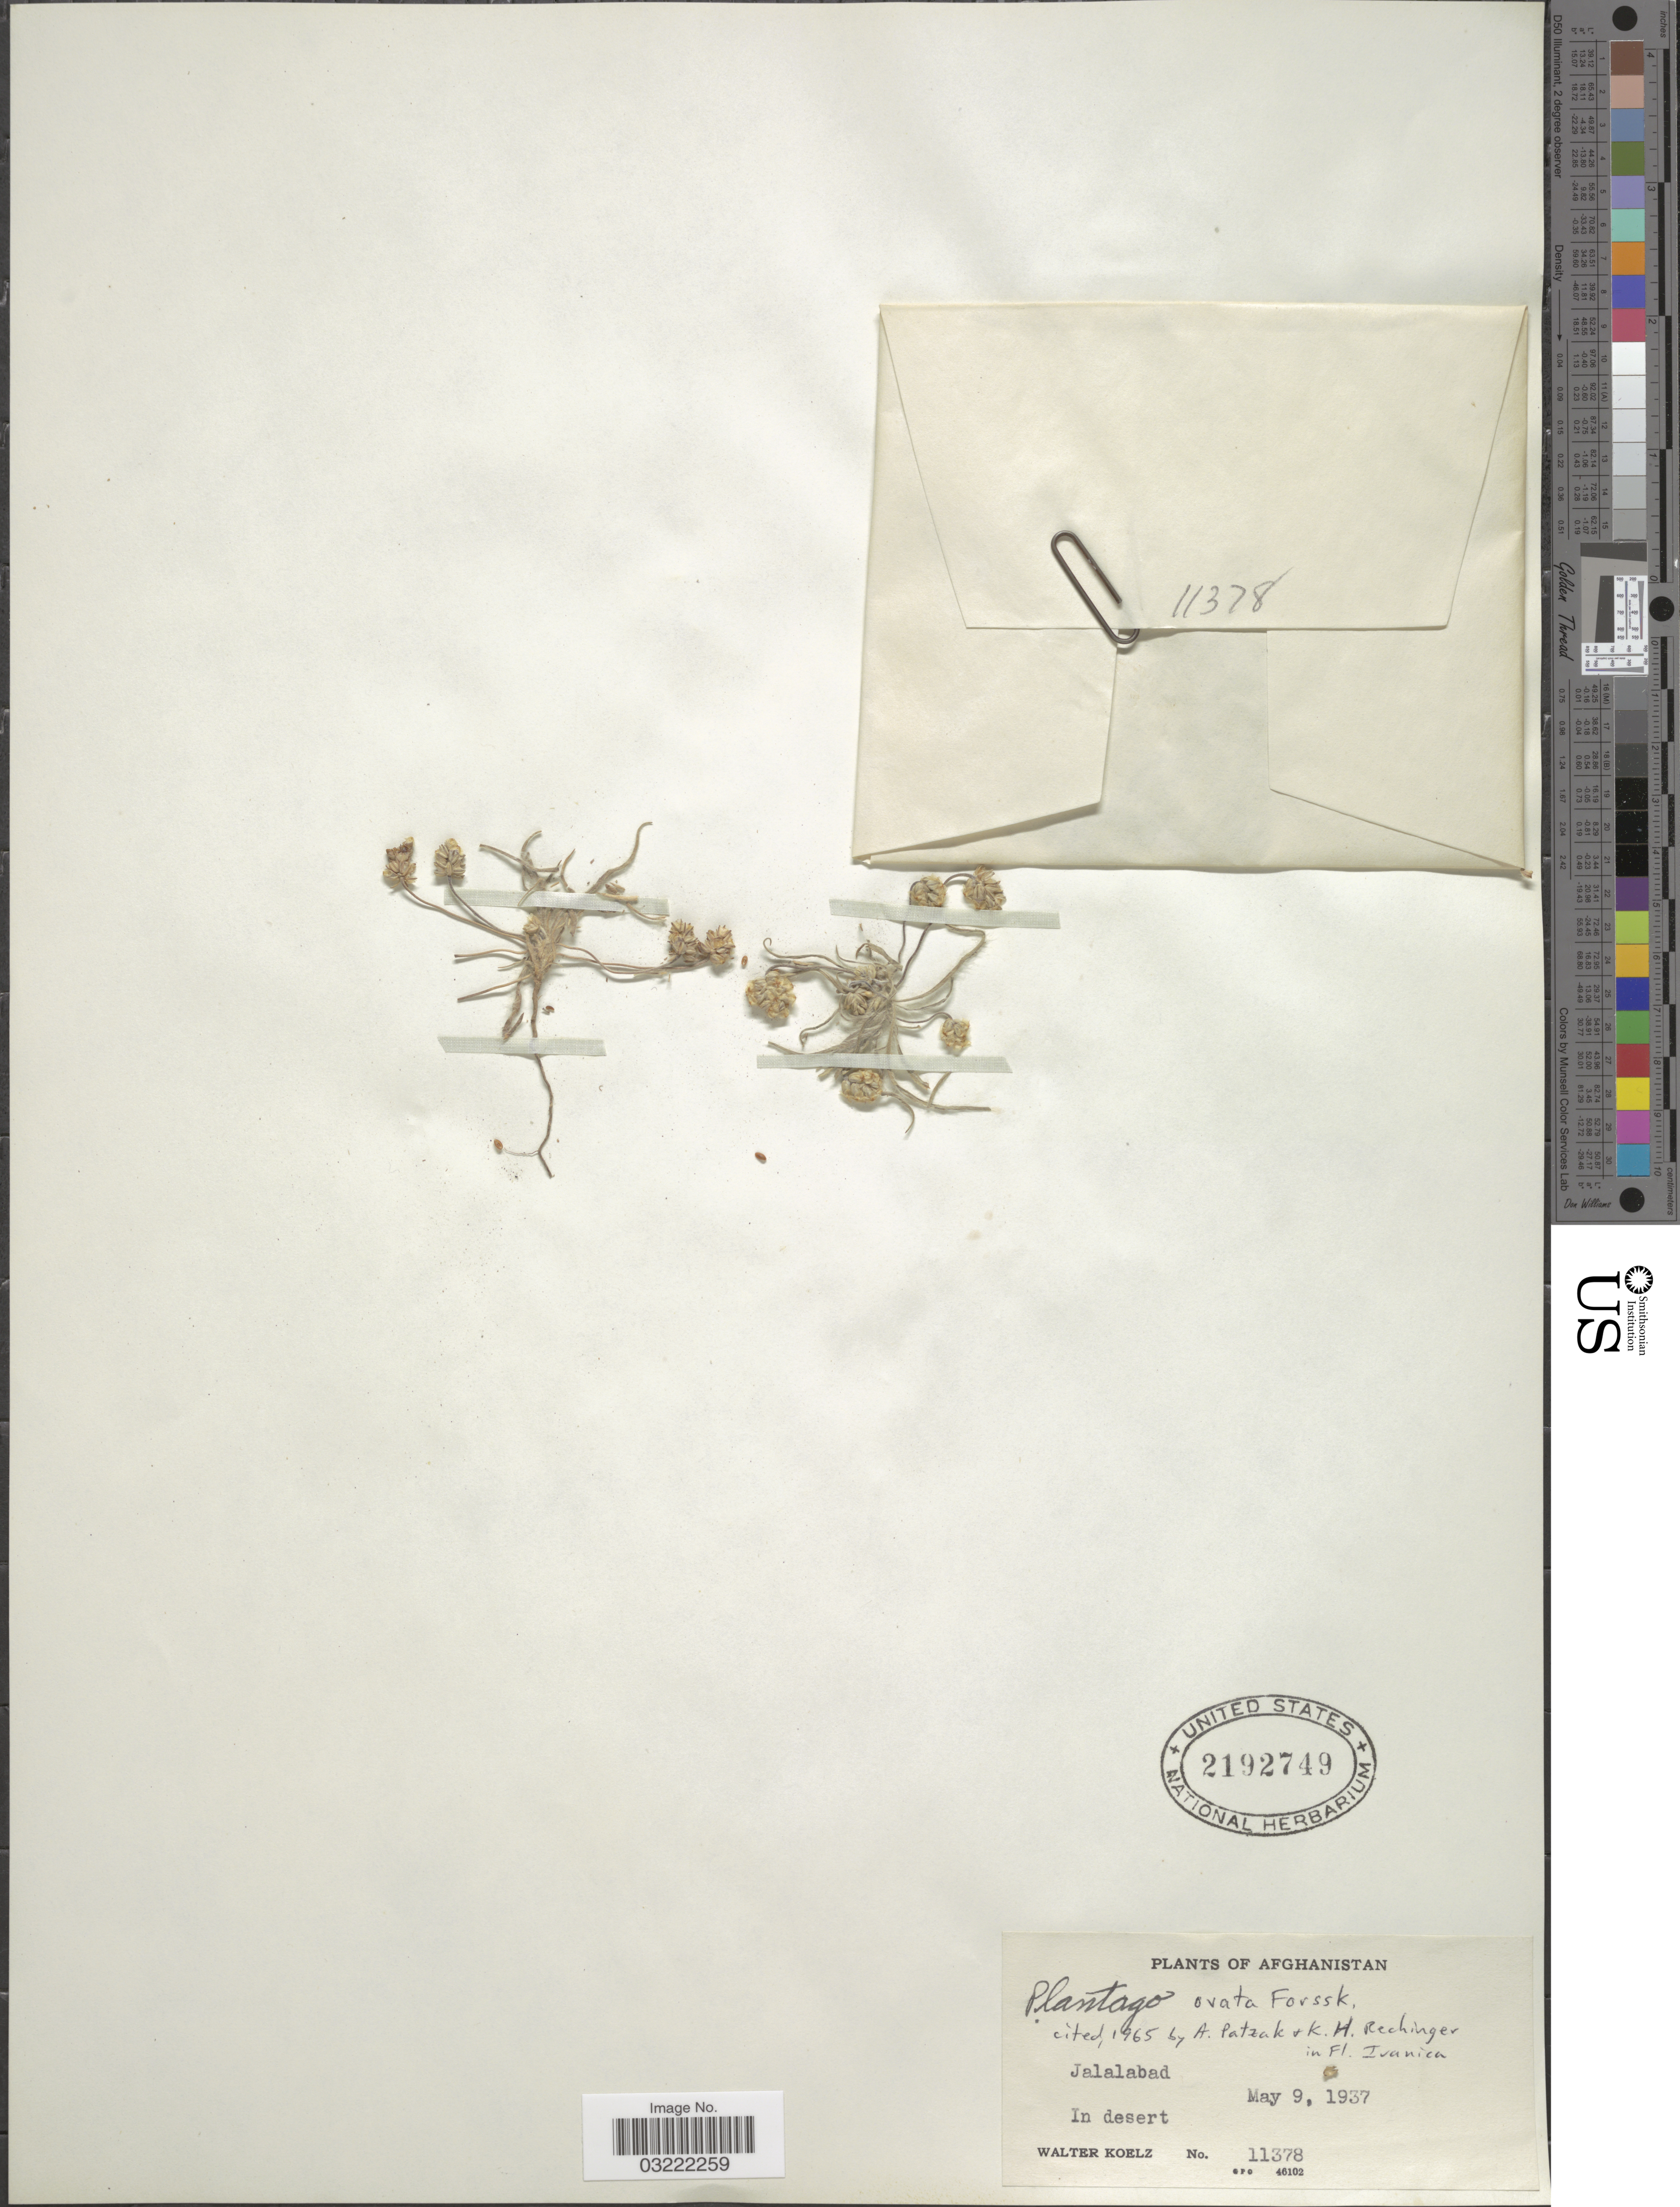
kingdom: Plantae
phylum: Tracheophyta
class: Magnoliopsida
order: Lamiales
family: Plantaginaceae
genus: Plantago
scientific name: Plantago ovata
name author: Forssk.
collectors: W. N. Koelz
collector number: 11378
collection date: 1937-05-09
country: Afghanistan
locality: Jalalabad.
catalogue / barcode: US 2192749